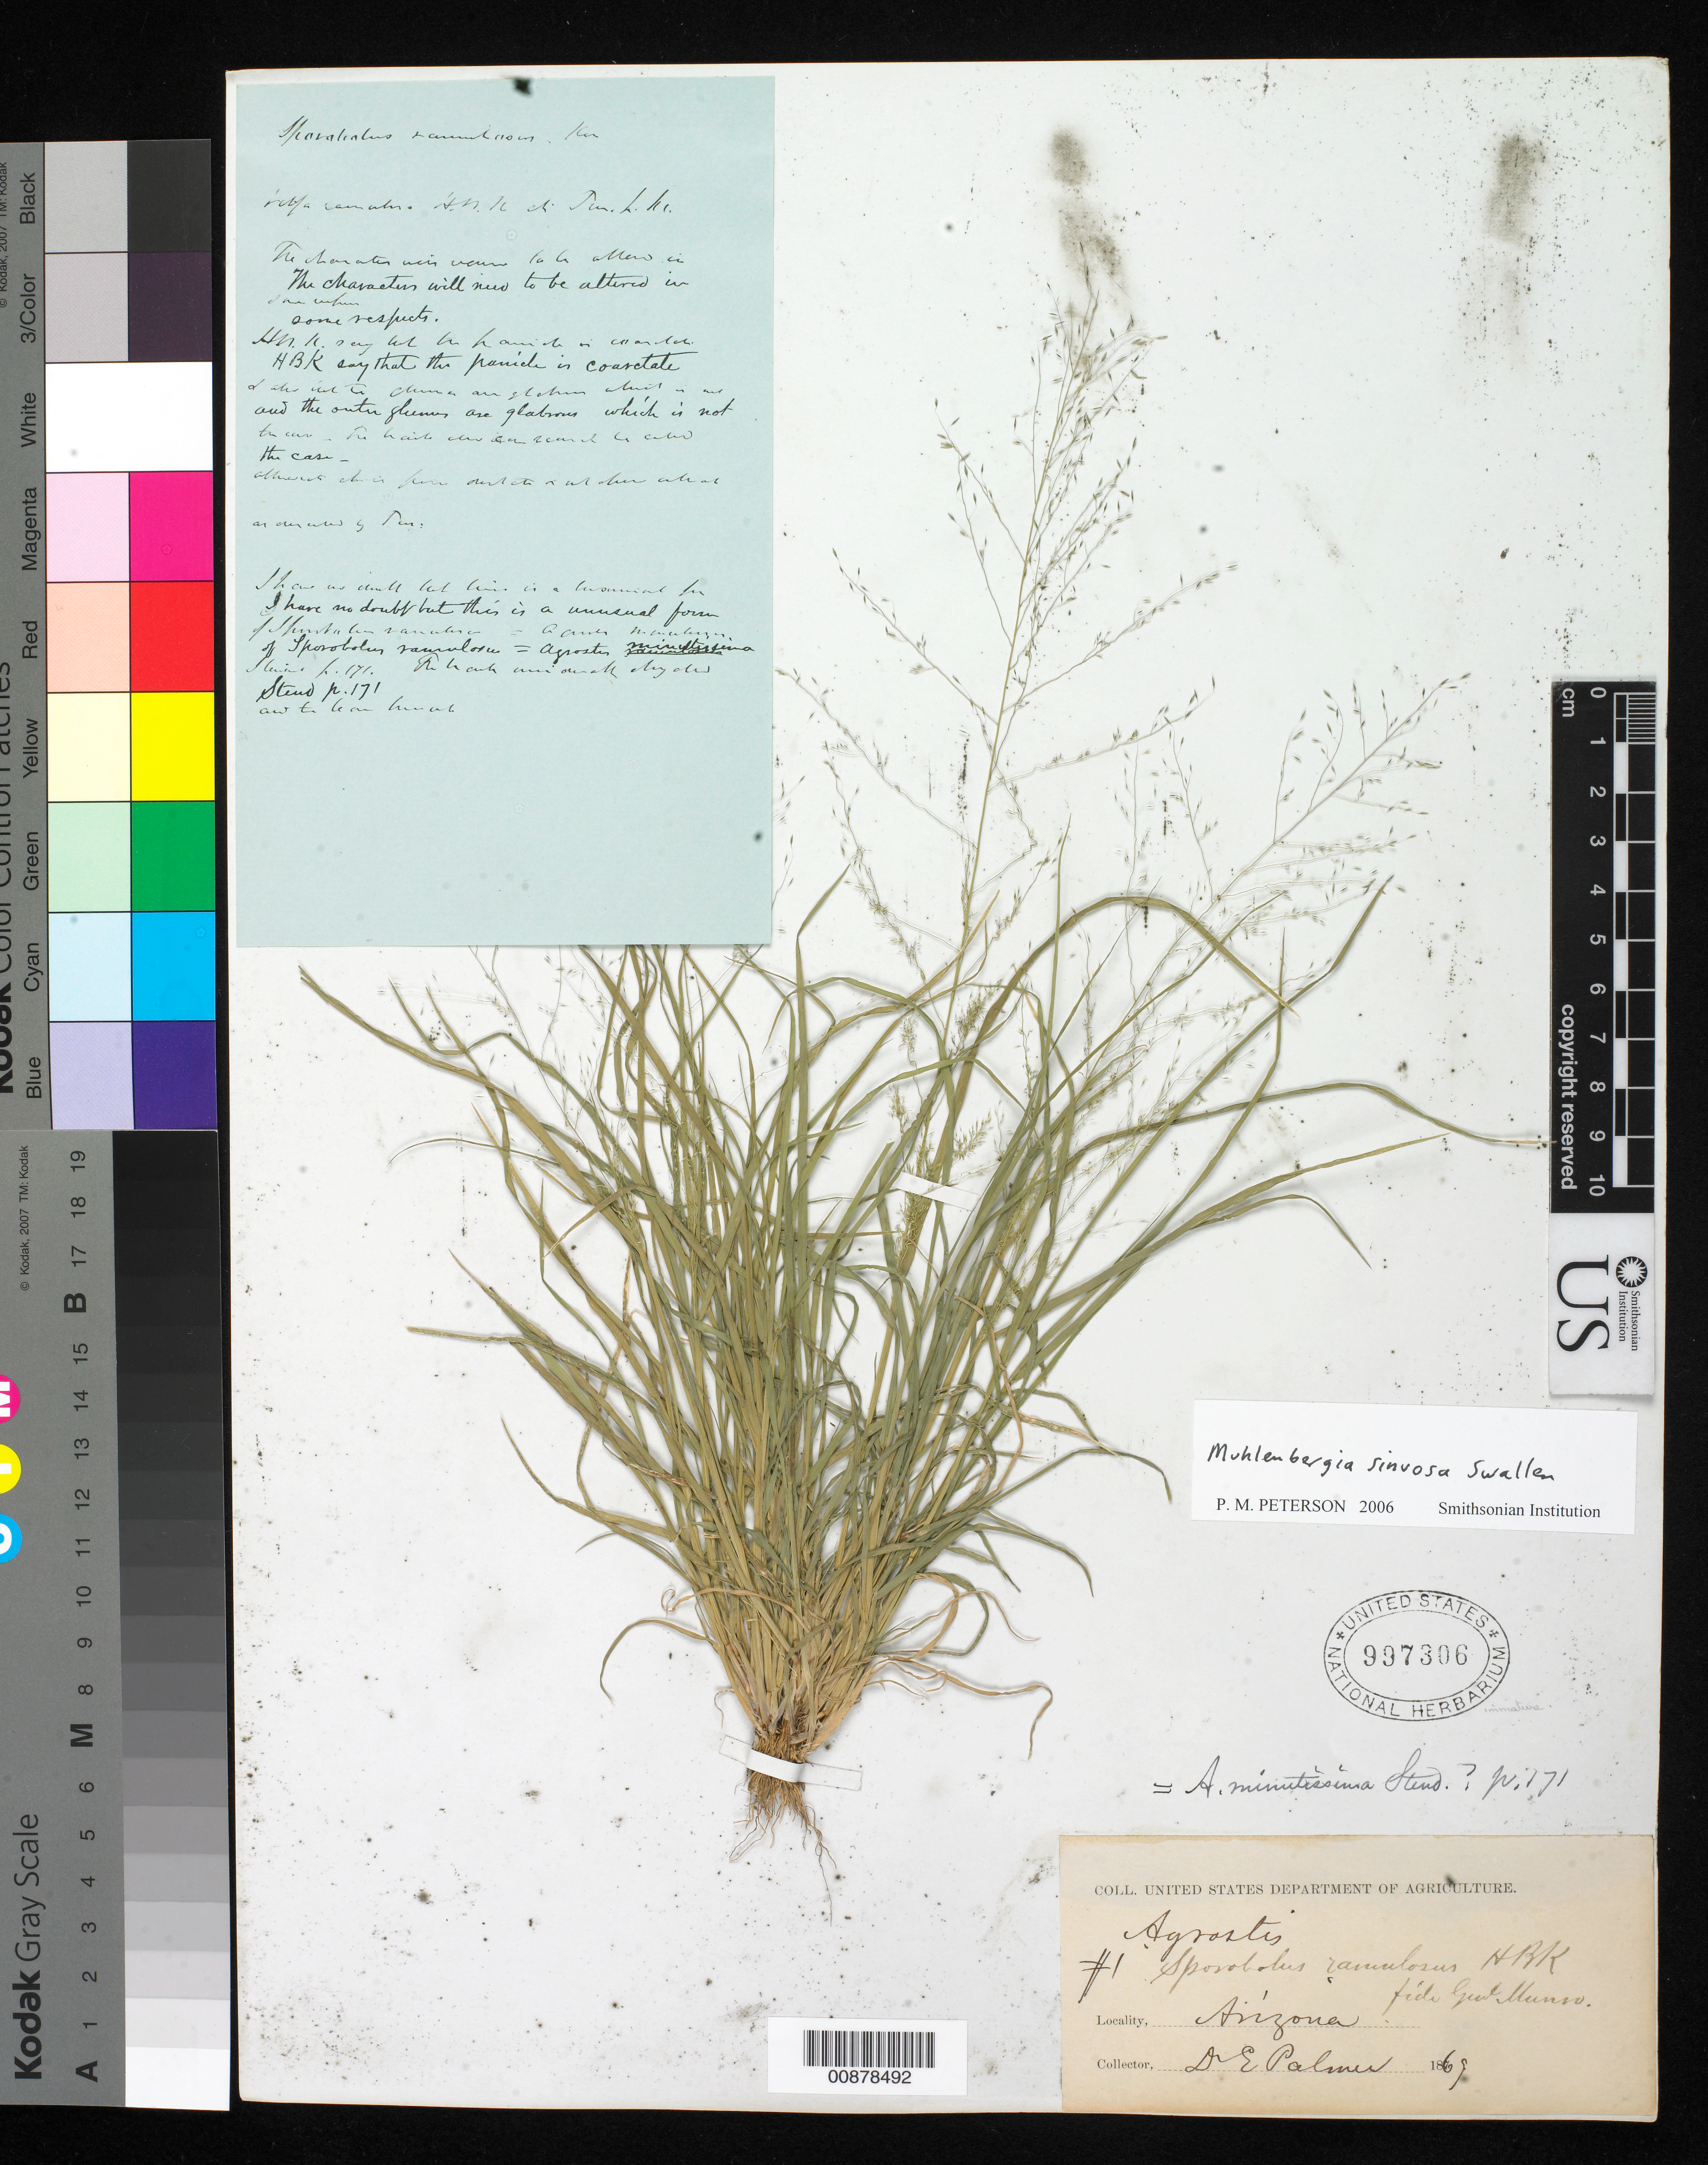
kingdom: Plantae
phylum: Tracheophyta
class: Liliopsida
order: Poales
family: Poaceae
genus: Muhlenbergia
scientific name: Muhlenbergia sinuosa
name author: Swallen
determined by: Peterson, Paul M., (BOT), Smithsonian Institution - National Museum of Natural History (UNITED STATES)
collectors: E. Palmer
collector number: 1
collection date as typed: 1869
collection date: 1869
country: United States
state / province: Arizona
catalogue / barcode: US 997306